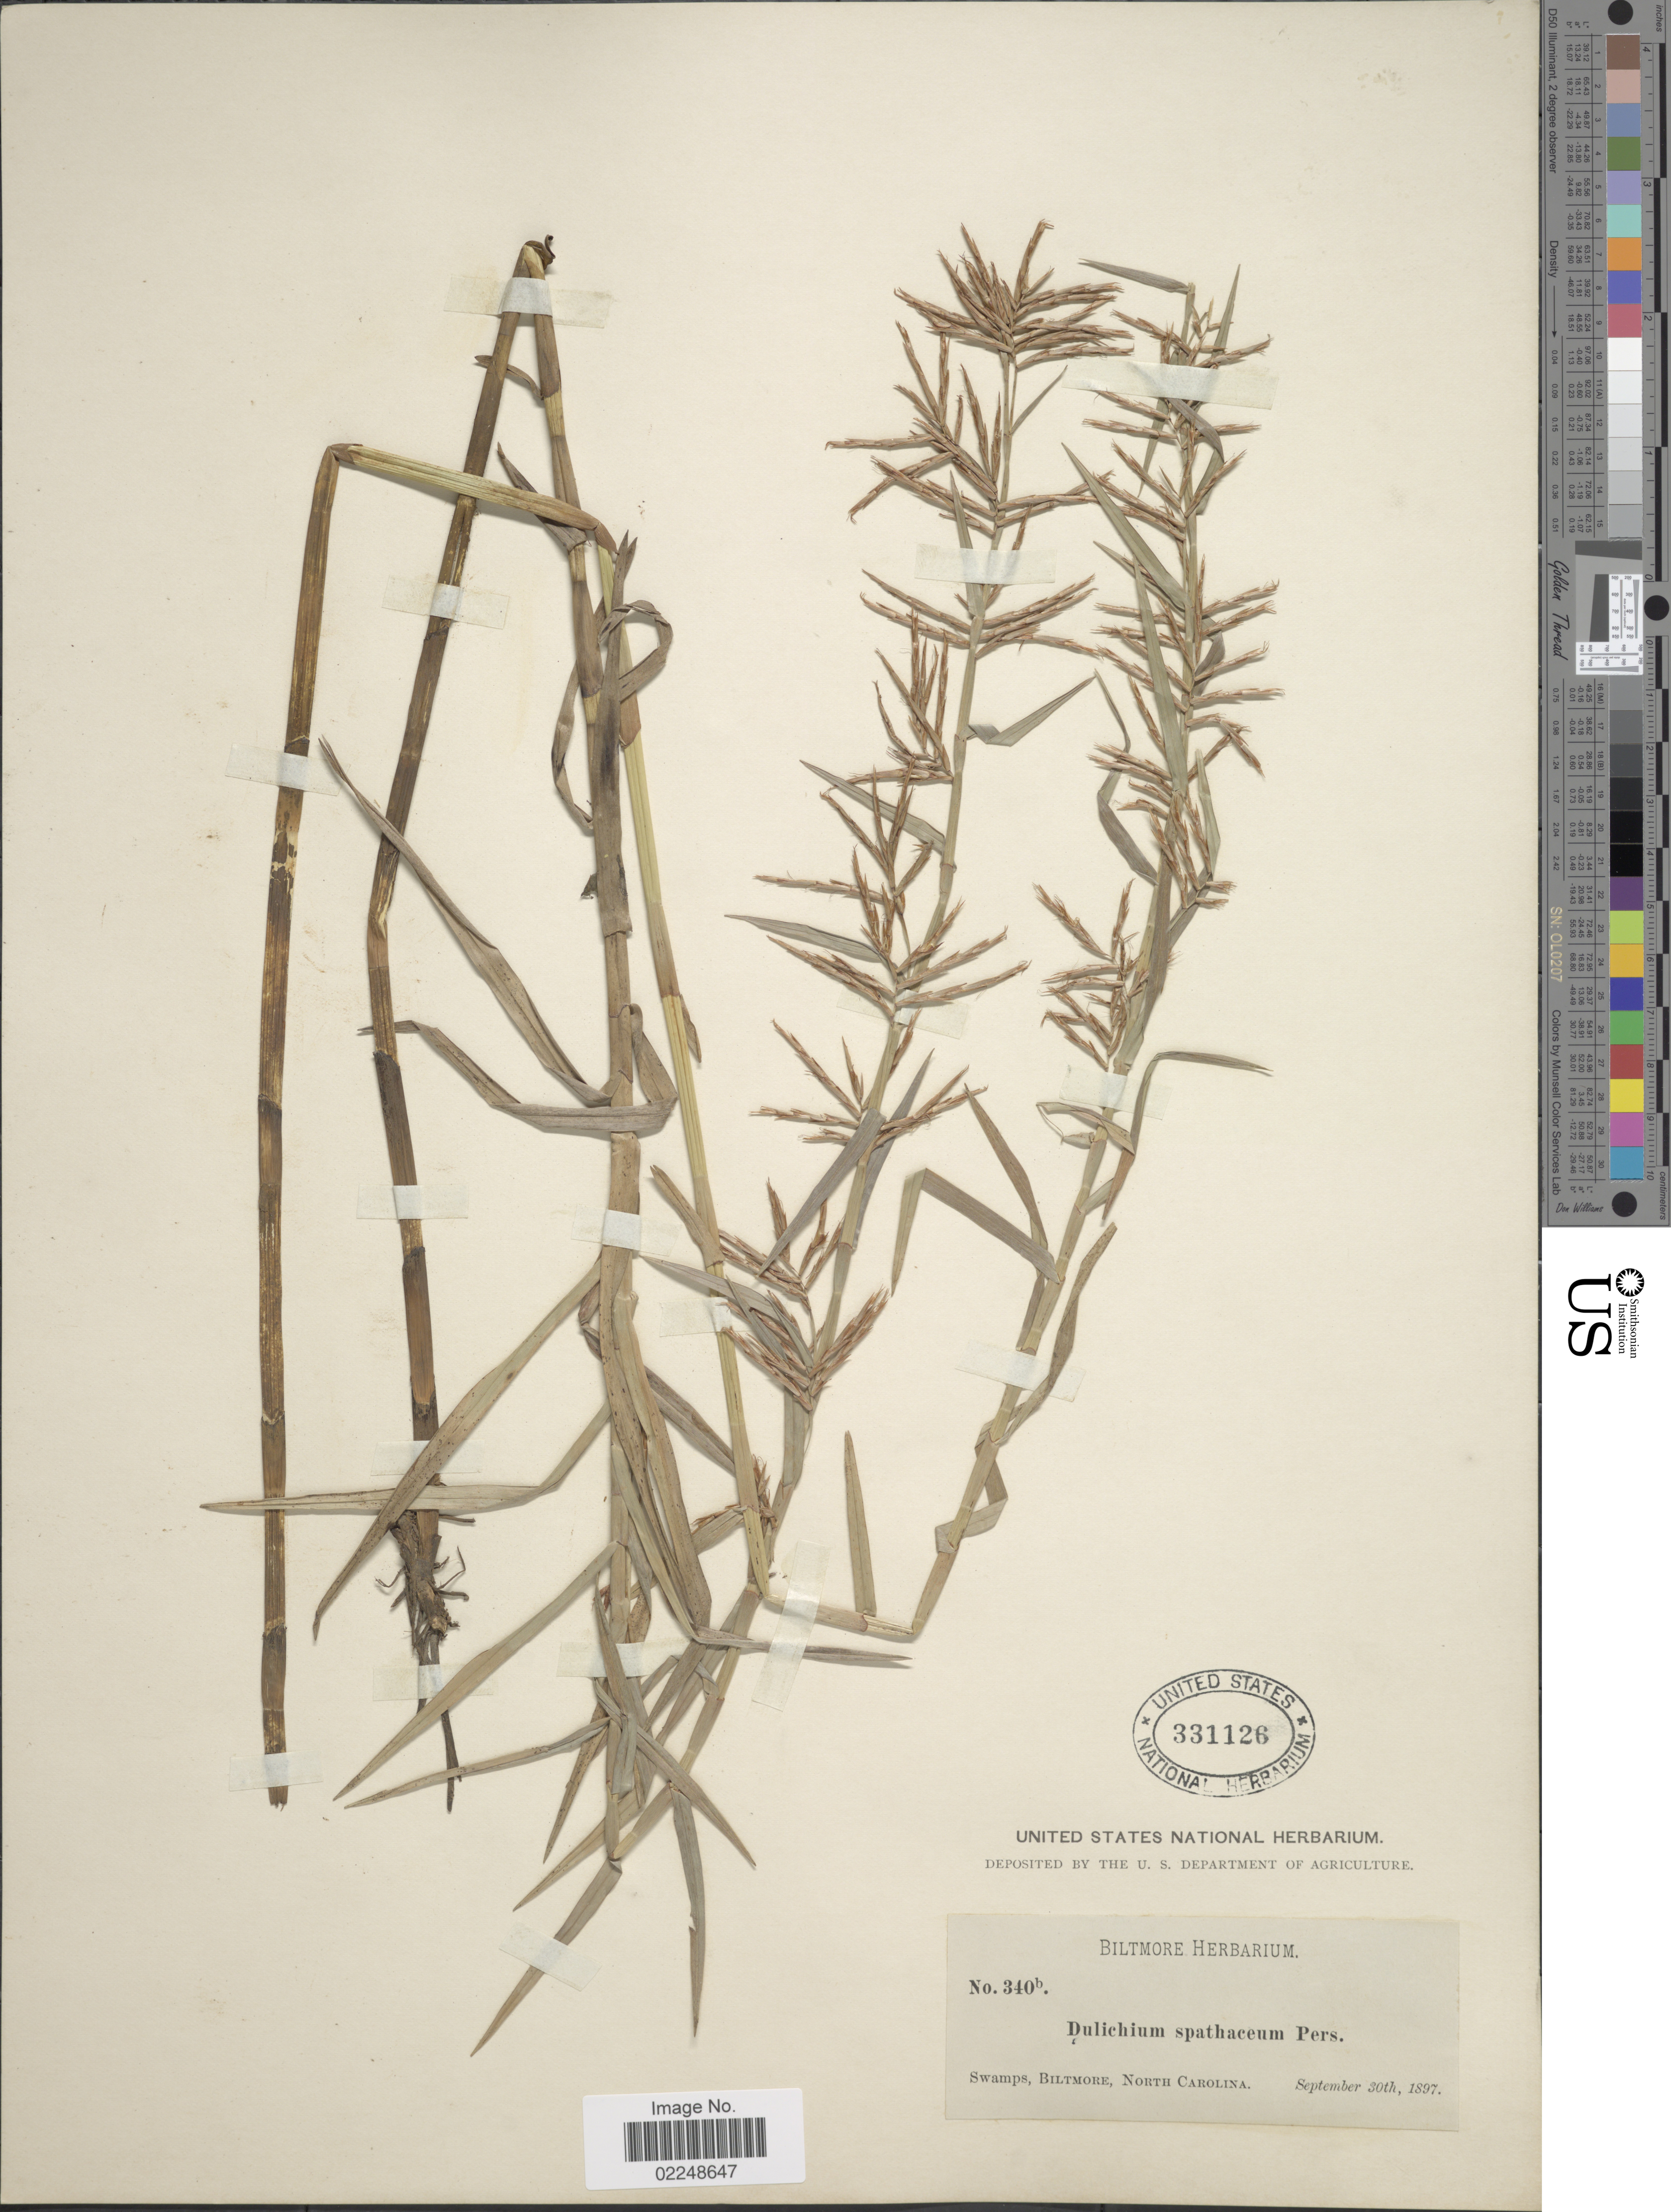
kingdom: Plantae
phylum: Tracheophyta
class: Liliopsida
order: Poales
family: Cyperaceae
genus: Dulichium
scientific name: Dulichium arundinaceum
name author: (L.) Britton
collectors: ex herb. Biltmore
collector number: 340b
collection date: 1897-09-30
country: United States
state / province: North Carolina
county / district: Buncombe County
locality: Biltmore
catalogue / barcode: US 331126